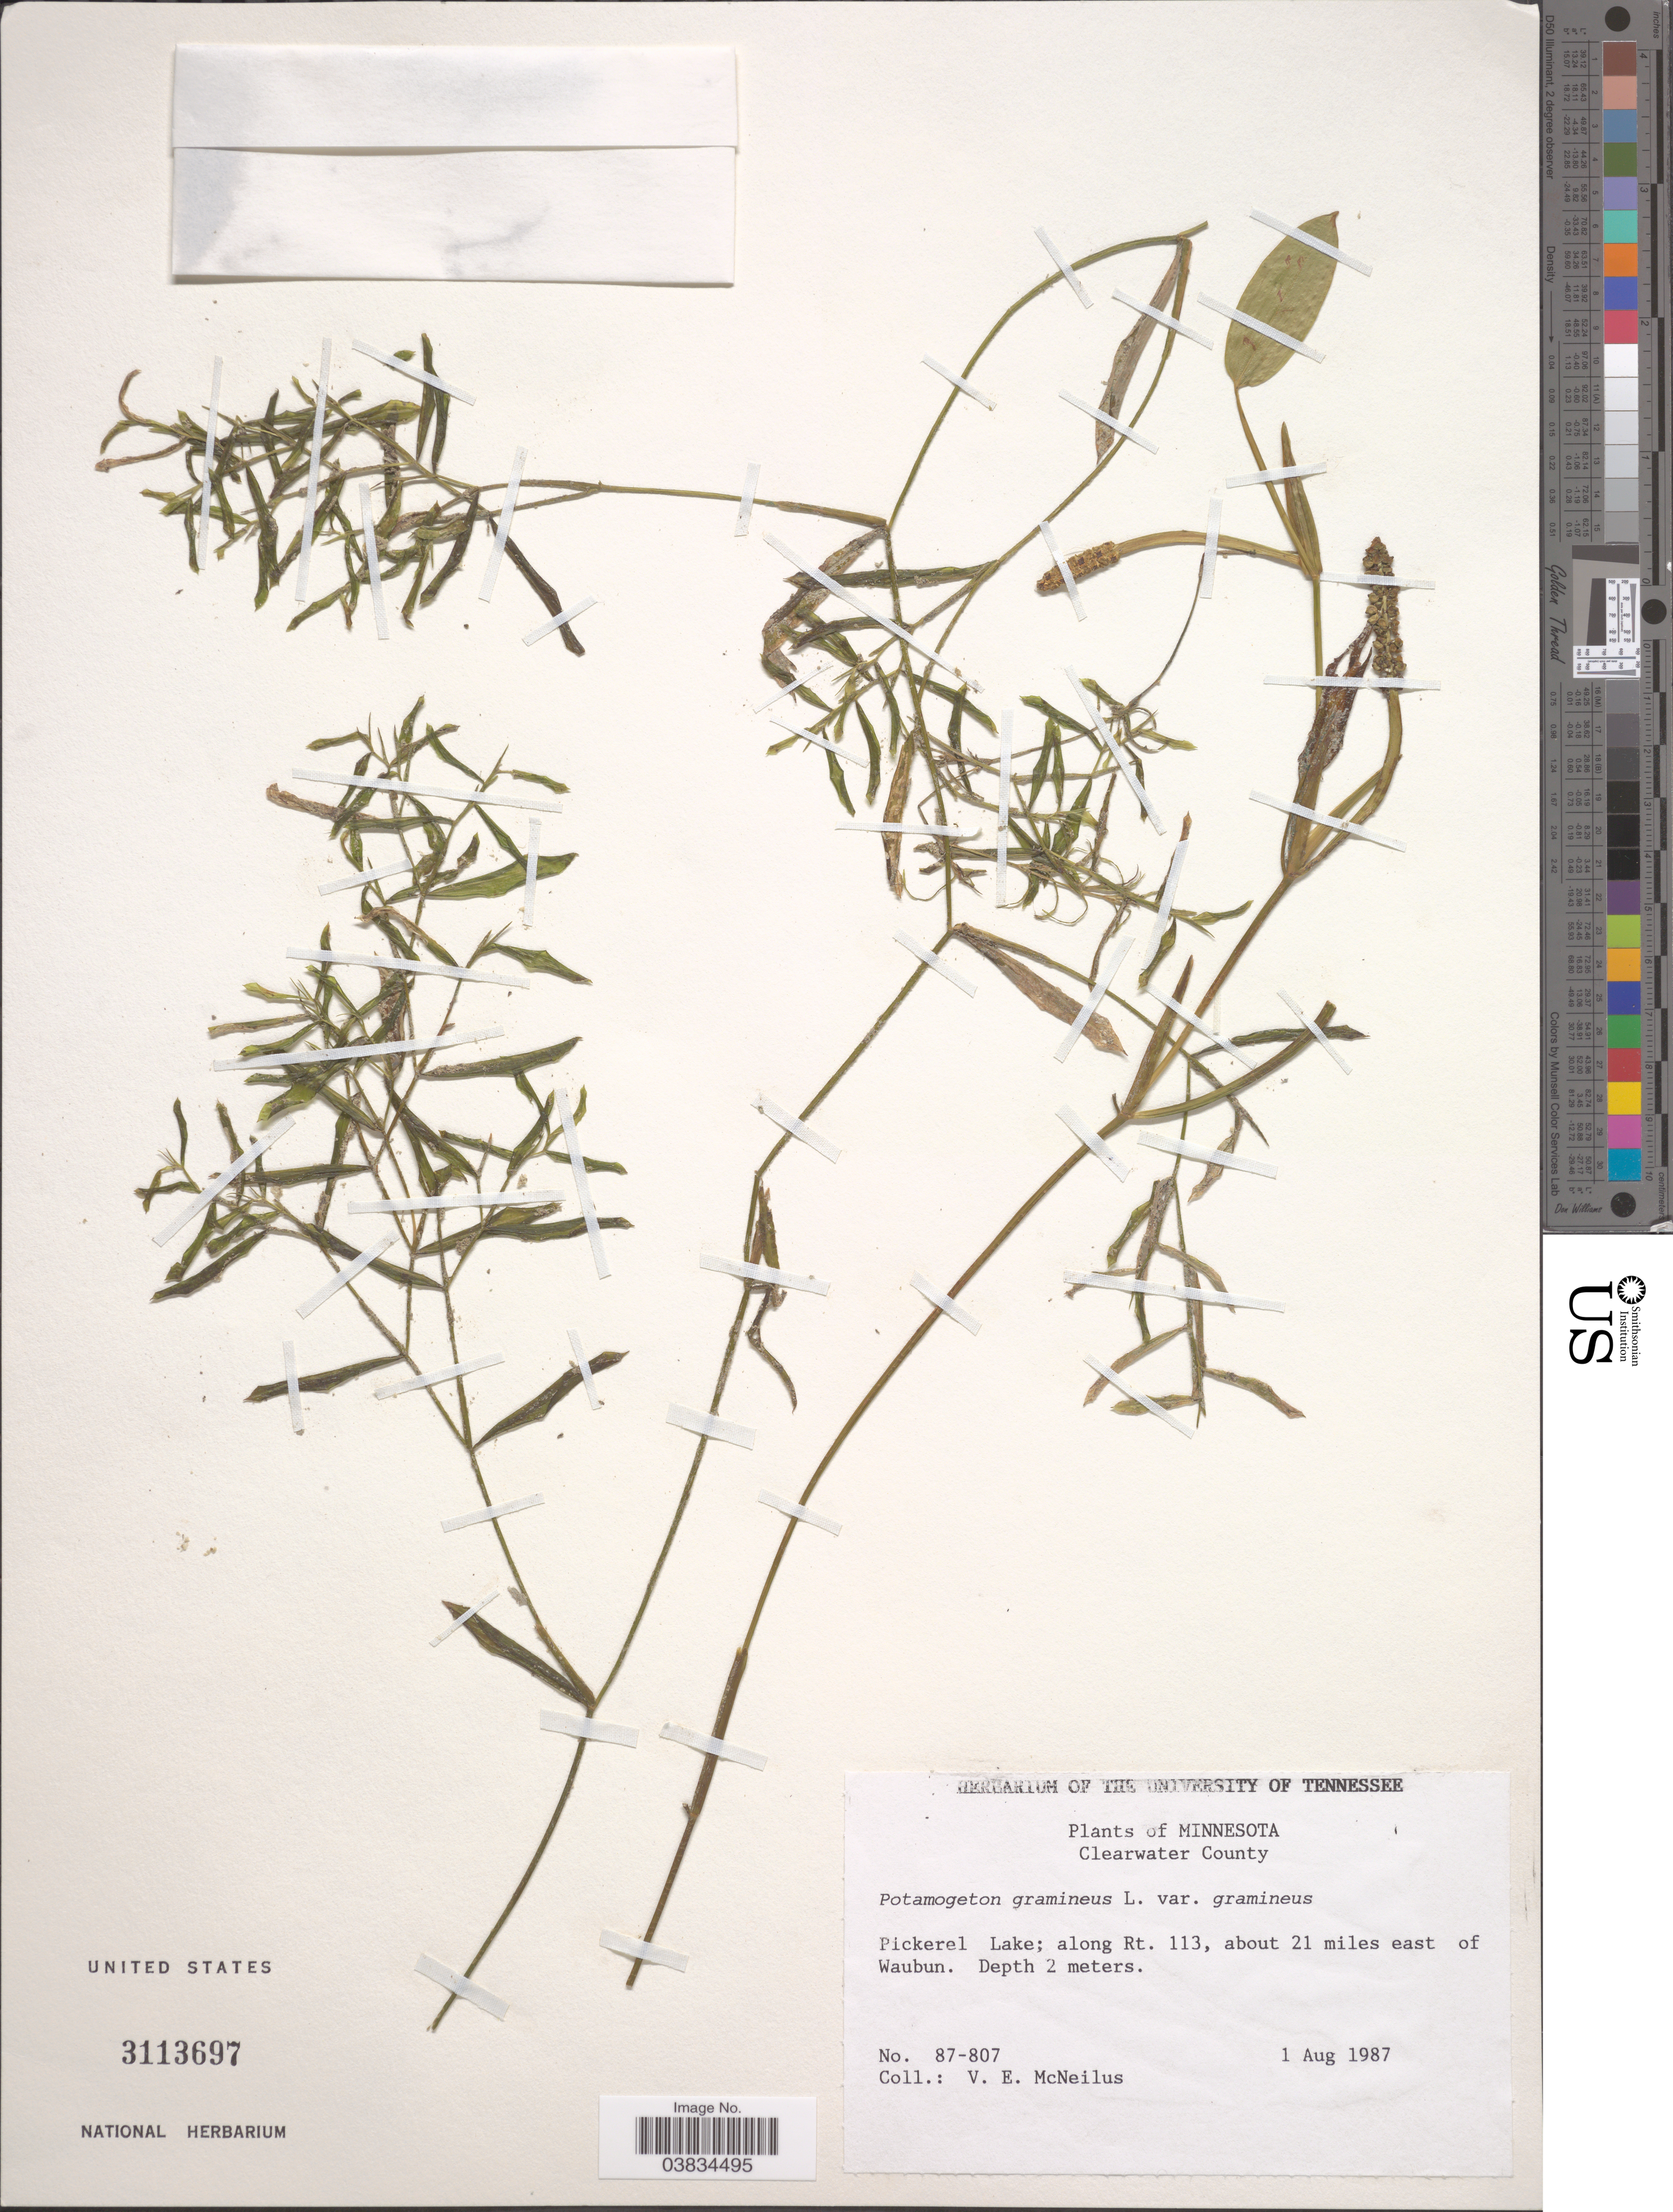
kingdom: Plantae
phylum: Tracheophyta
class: Liliopsida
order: Alismatales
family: Potamogetonaceae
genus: Potamogeton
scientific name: Potamogeton gramineus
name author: L.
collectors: V. Mcneilus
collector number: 87-807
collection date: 1987-08-01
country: United States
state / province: Minnesota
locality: Clearwater County. Pickerel Lake; along Rt. 113, about 21 miles east of Waubun.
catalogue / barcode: US 3113697